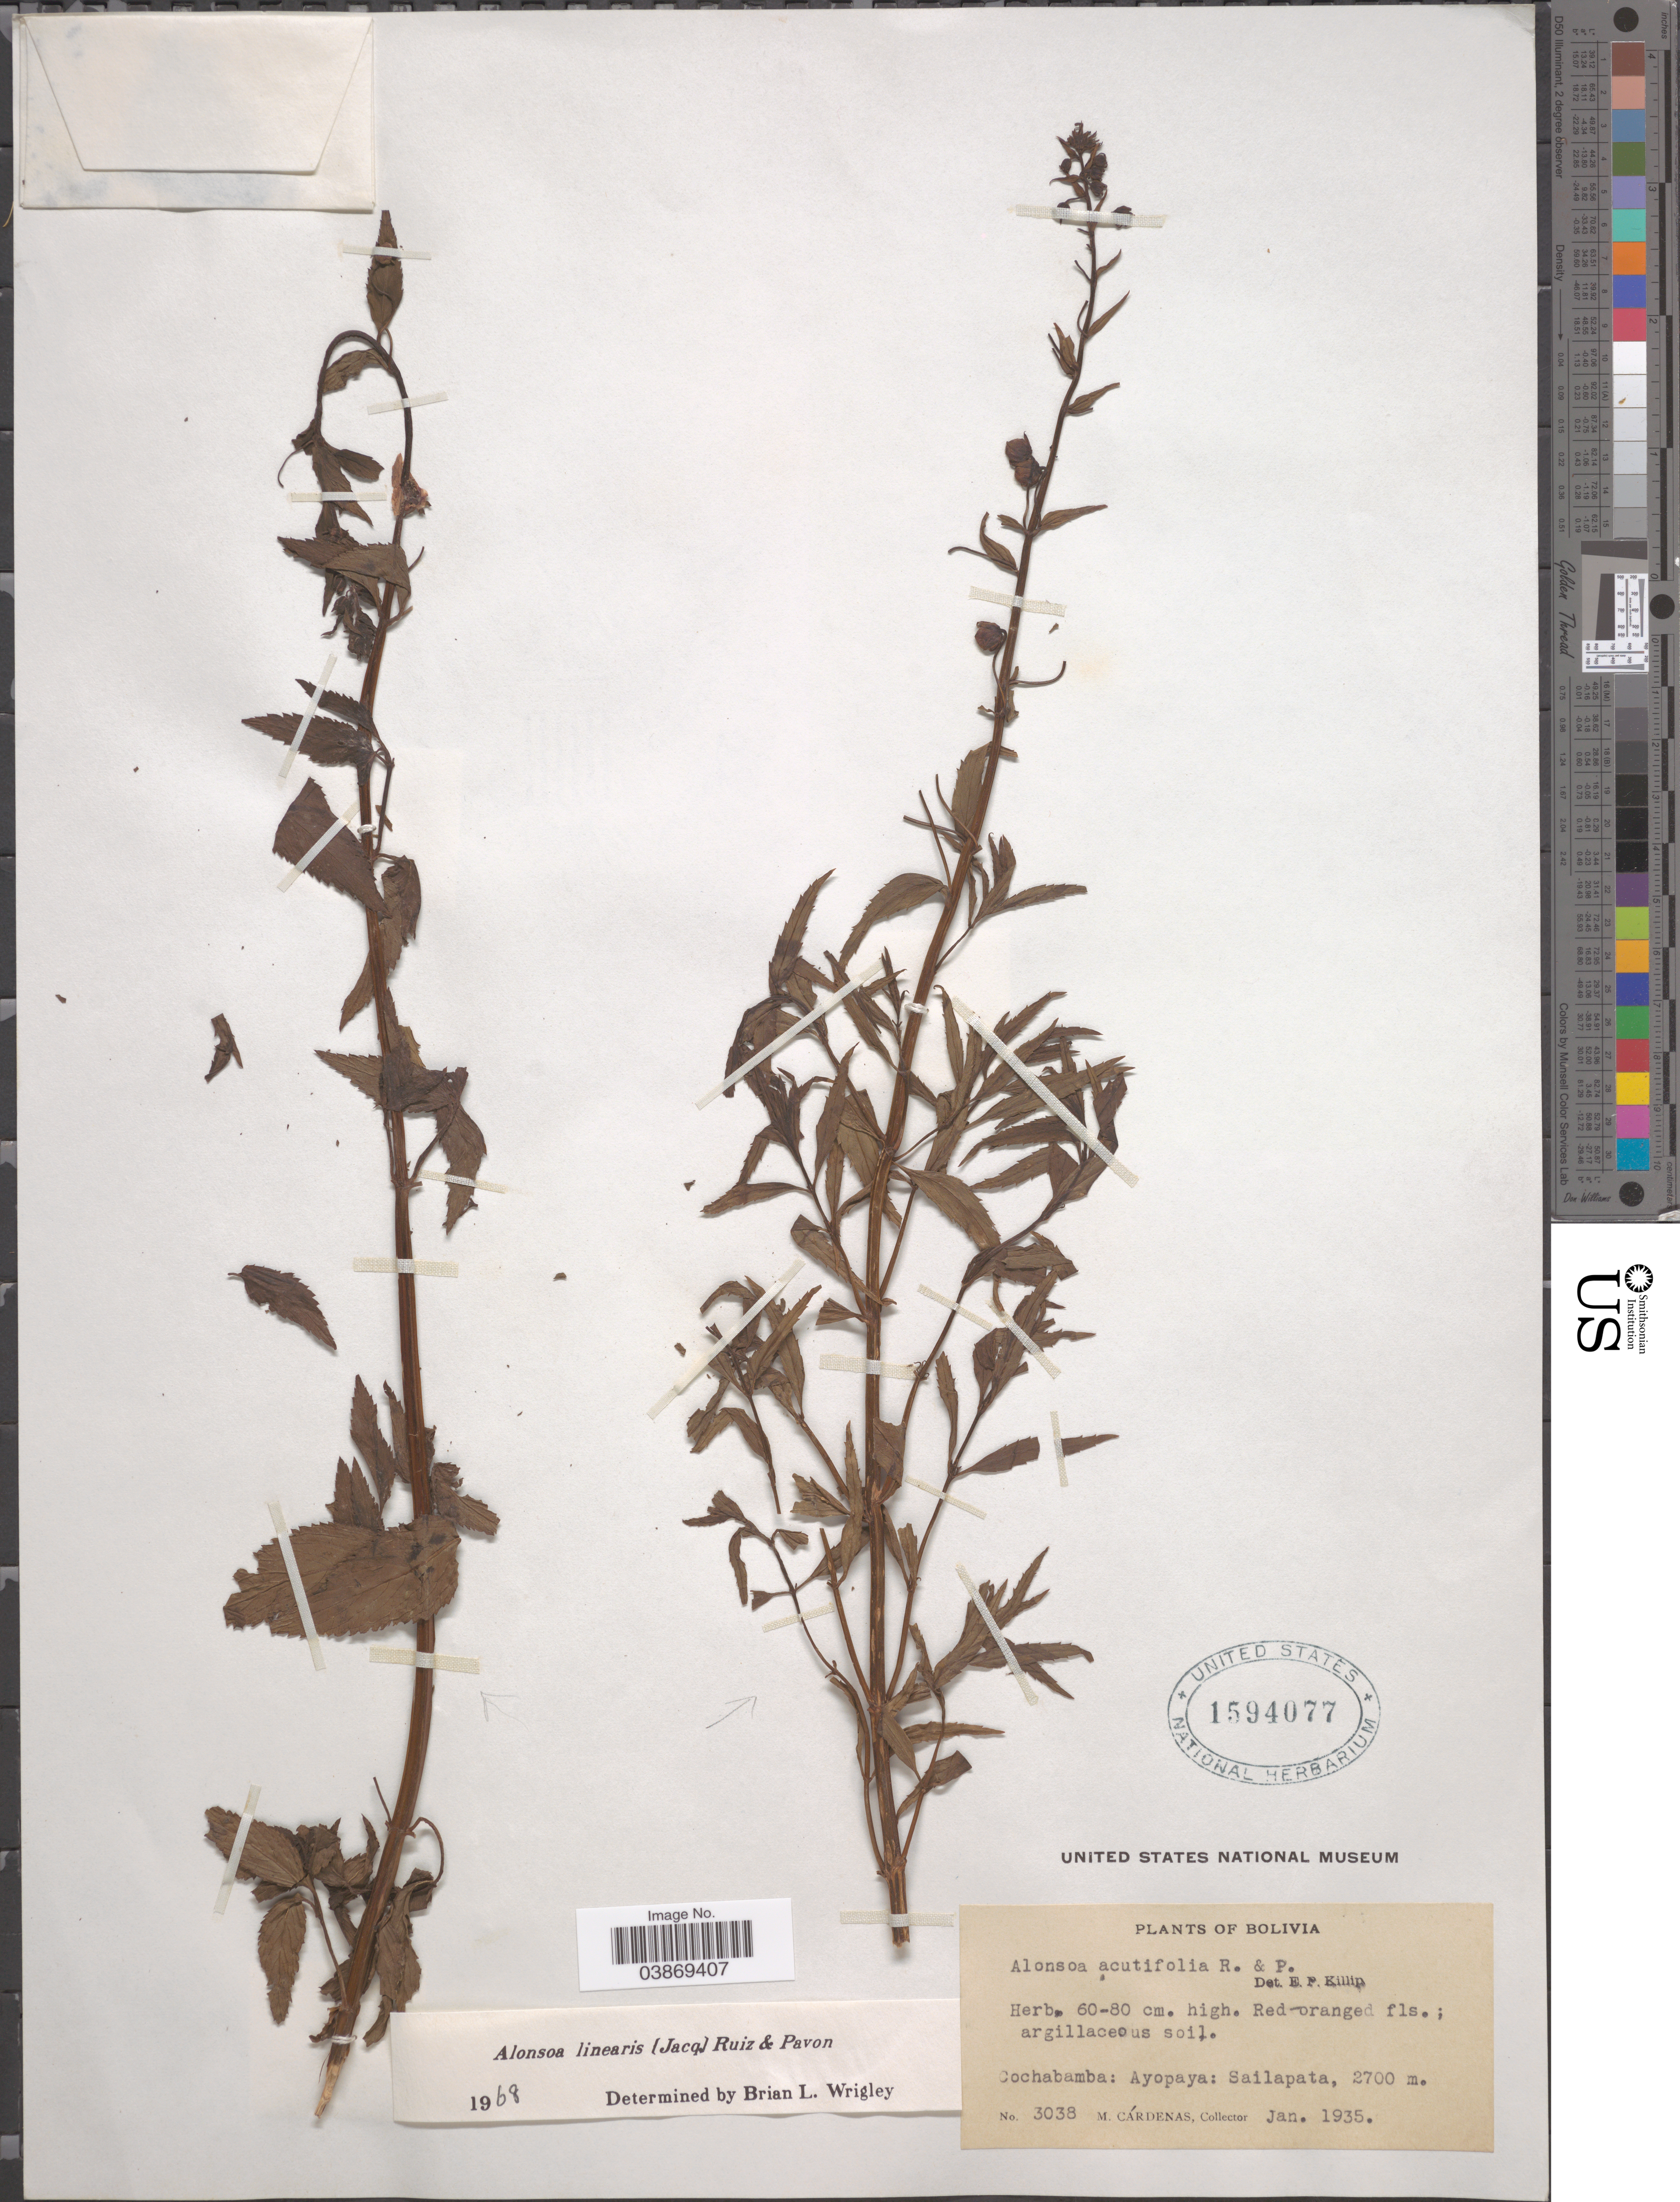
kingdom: Plantae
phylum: Tracheophyta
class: Magnoliopsida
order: Lamiales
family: Scrophulariaceae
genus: Alonsoa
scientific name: Alonsoa linearis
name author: (Jacq.) Ruiz & Pav.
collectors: M. Cárdenas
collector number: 3038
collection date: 1935-01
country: Bolivia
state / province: Cochabamba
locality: Ayopaya: Sailapata.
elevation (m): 2700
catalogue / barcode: US 1594077